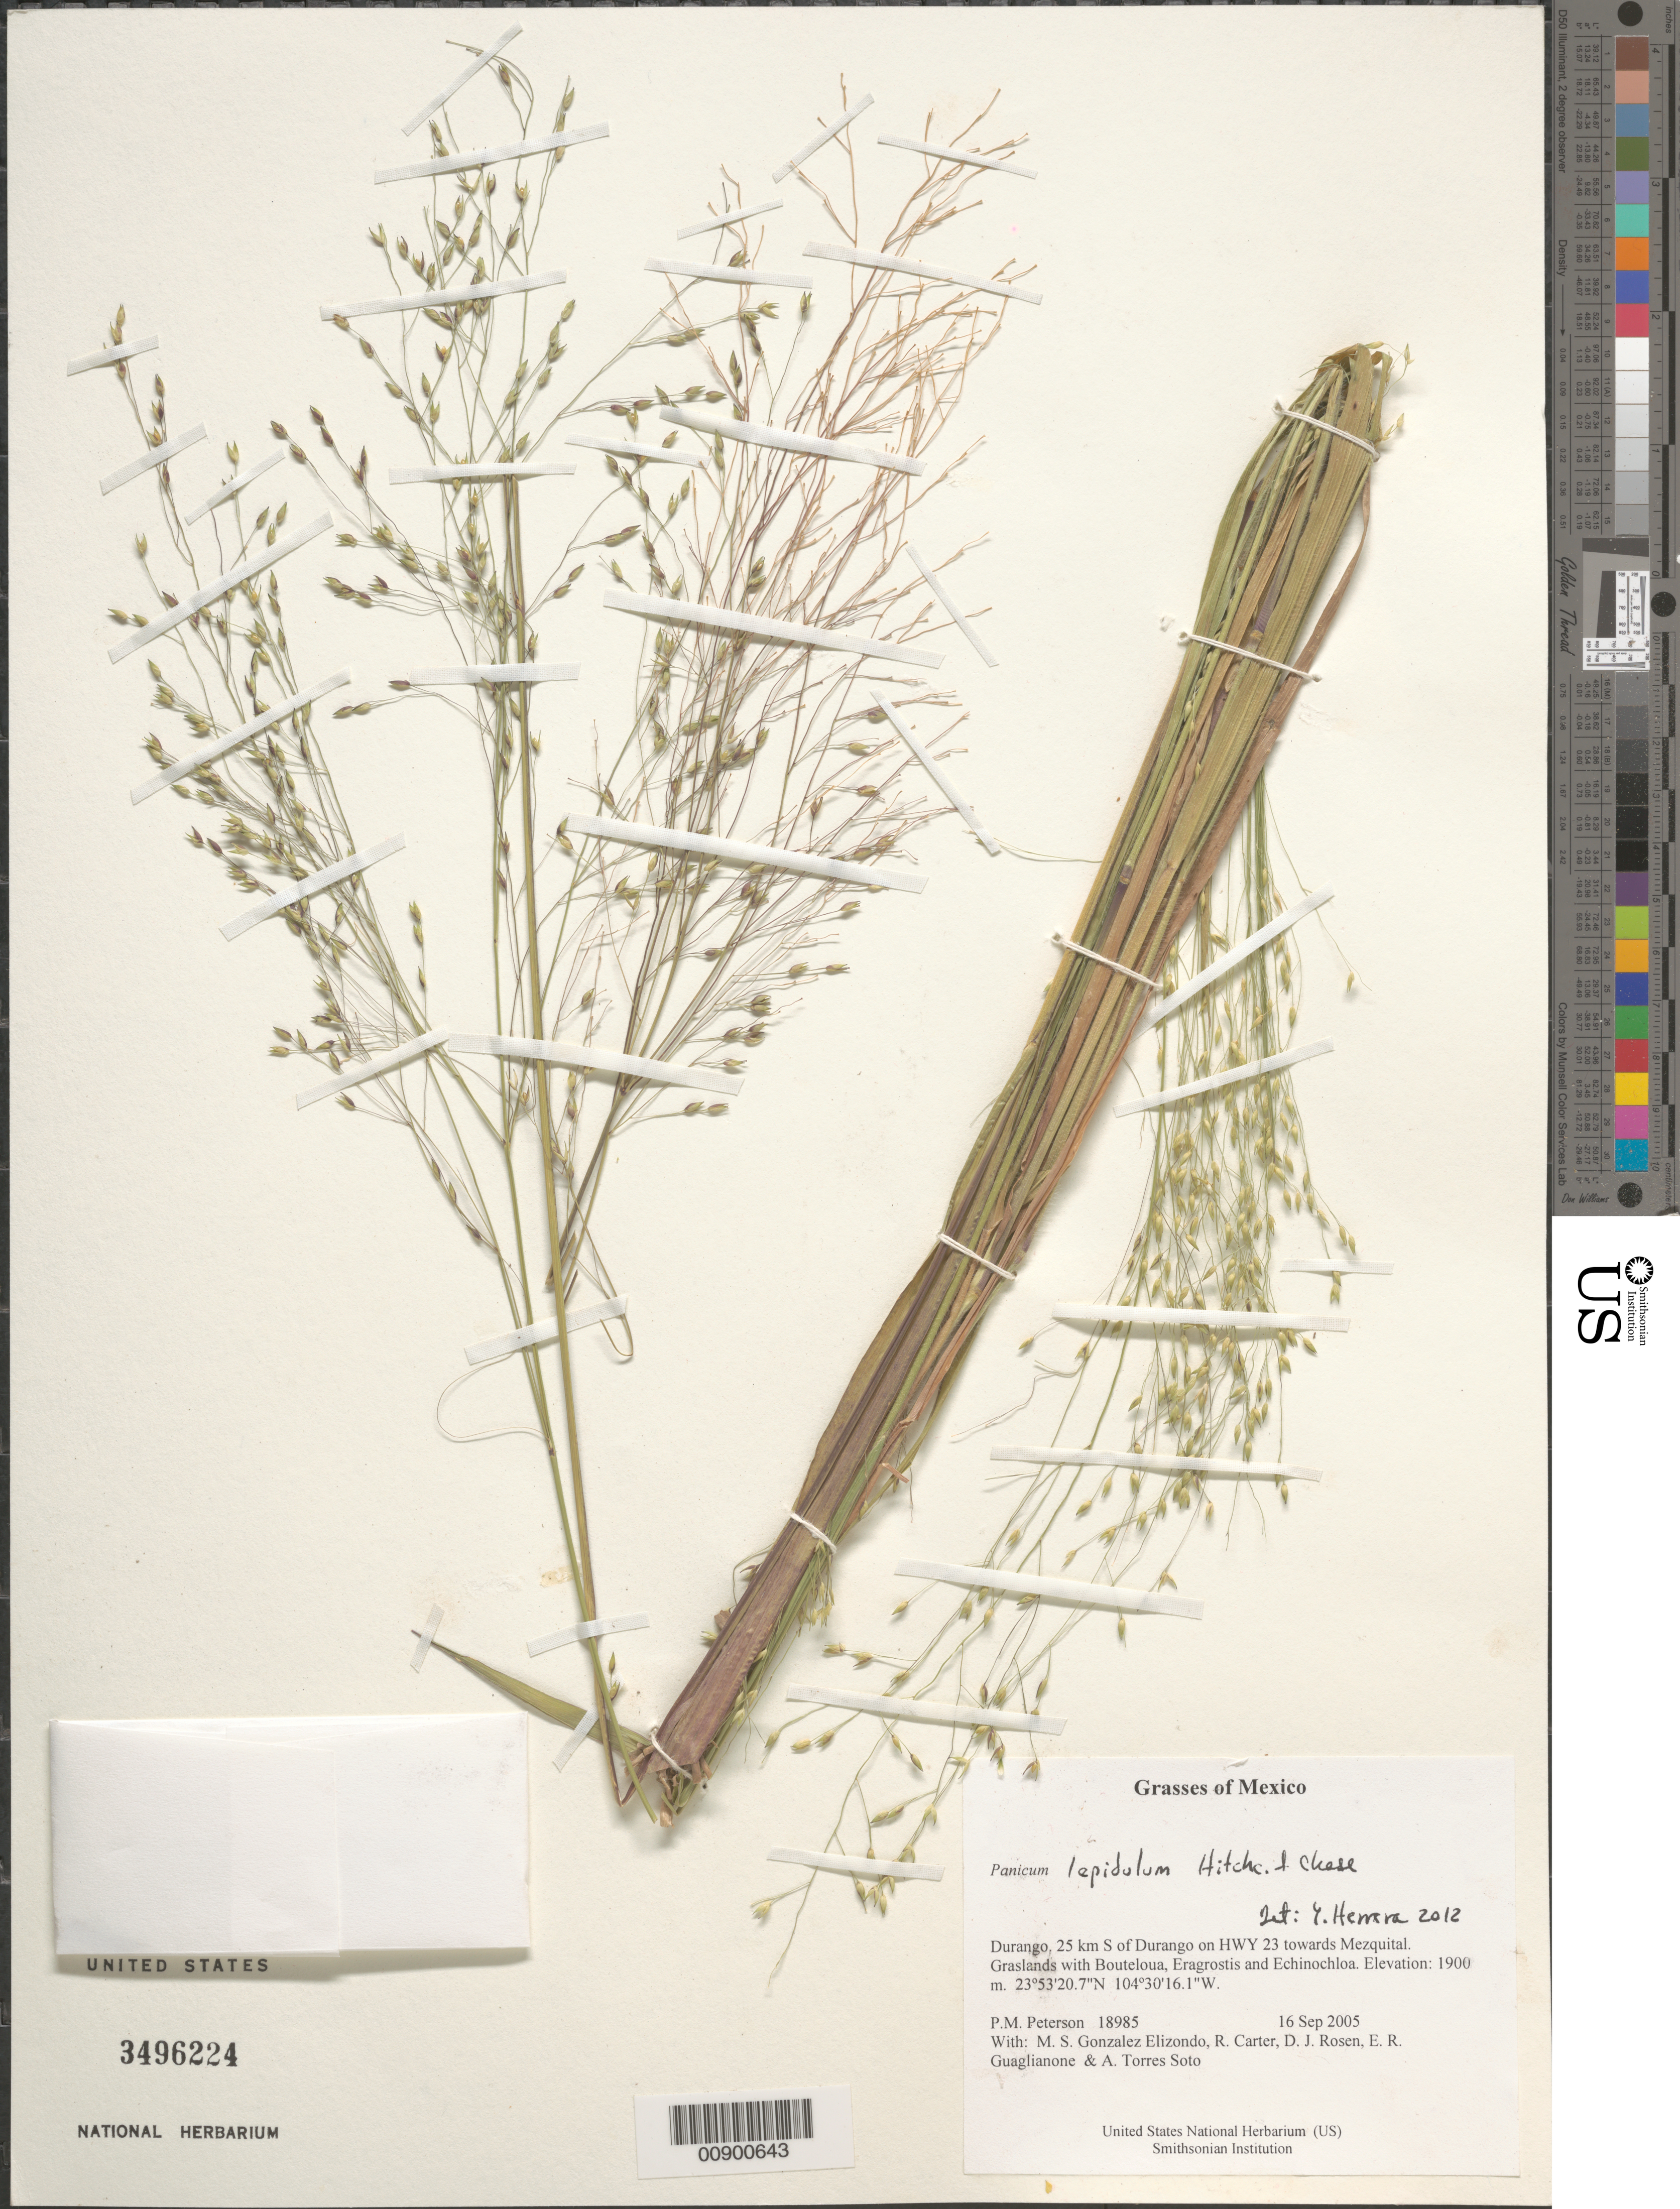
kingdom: Plantae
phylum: Tracheophyta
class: Liliopsida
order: Poales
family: Poaceae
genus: Panicum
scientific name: Panicum lepidulum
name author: Hitchc. & Chase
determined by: Herrera Arrieta, Y., (CIIDIR), Instituto Politecnico Nacional (MEXICO)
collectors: P. M. Peterson, M. S. González-Elizondo, R. Carter, D. J. Rosen, E. R. Guaglianone & A. Torres Soto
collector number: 18985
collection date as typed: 16 Sep 2005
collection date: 2005-09-16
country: Mexico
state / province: Durango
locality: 25 km S of Durango on HWY 23 towards Mezquital. Graslands with Bouteloua, Eragrostis and Echinochloa.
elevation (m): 1900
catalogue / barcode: US 3496224